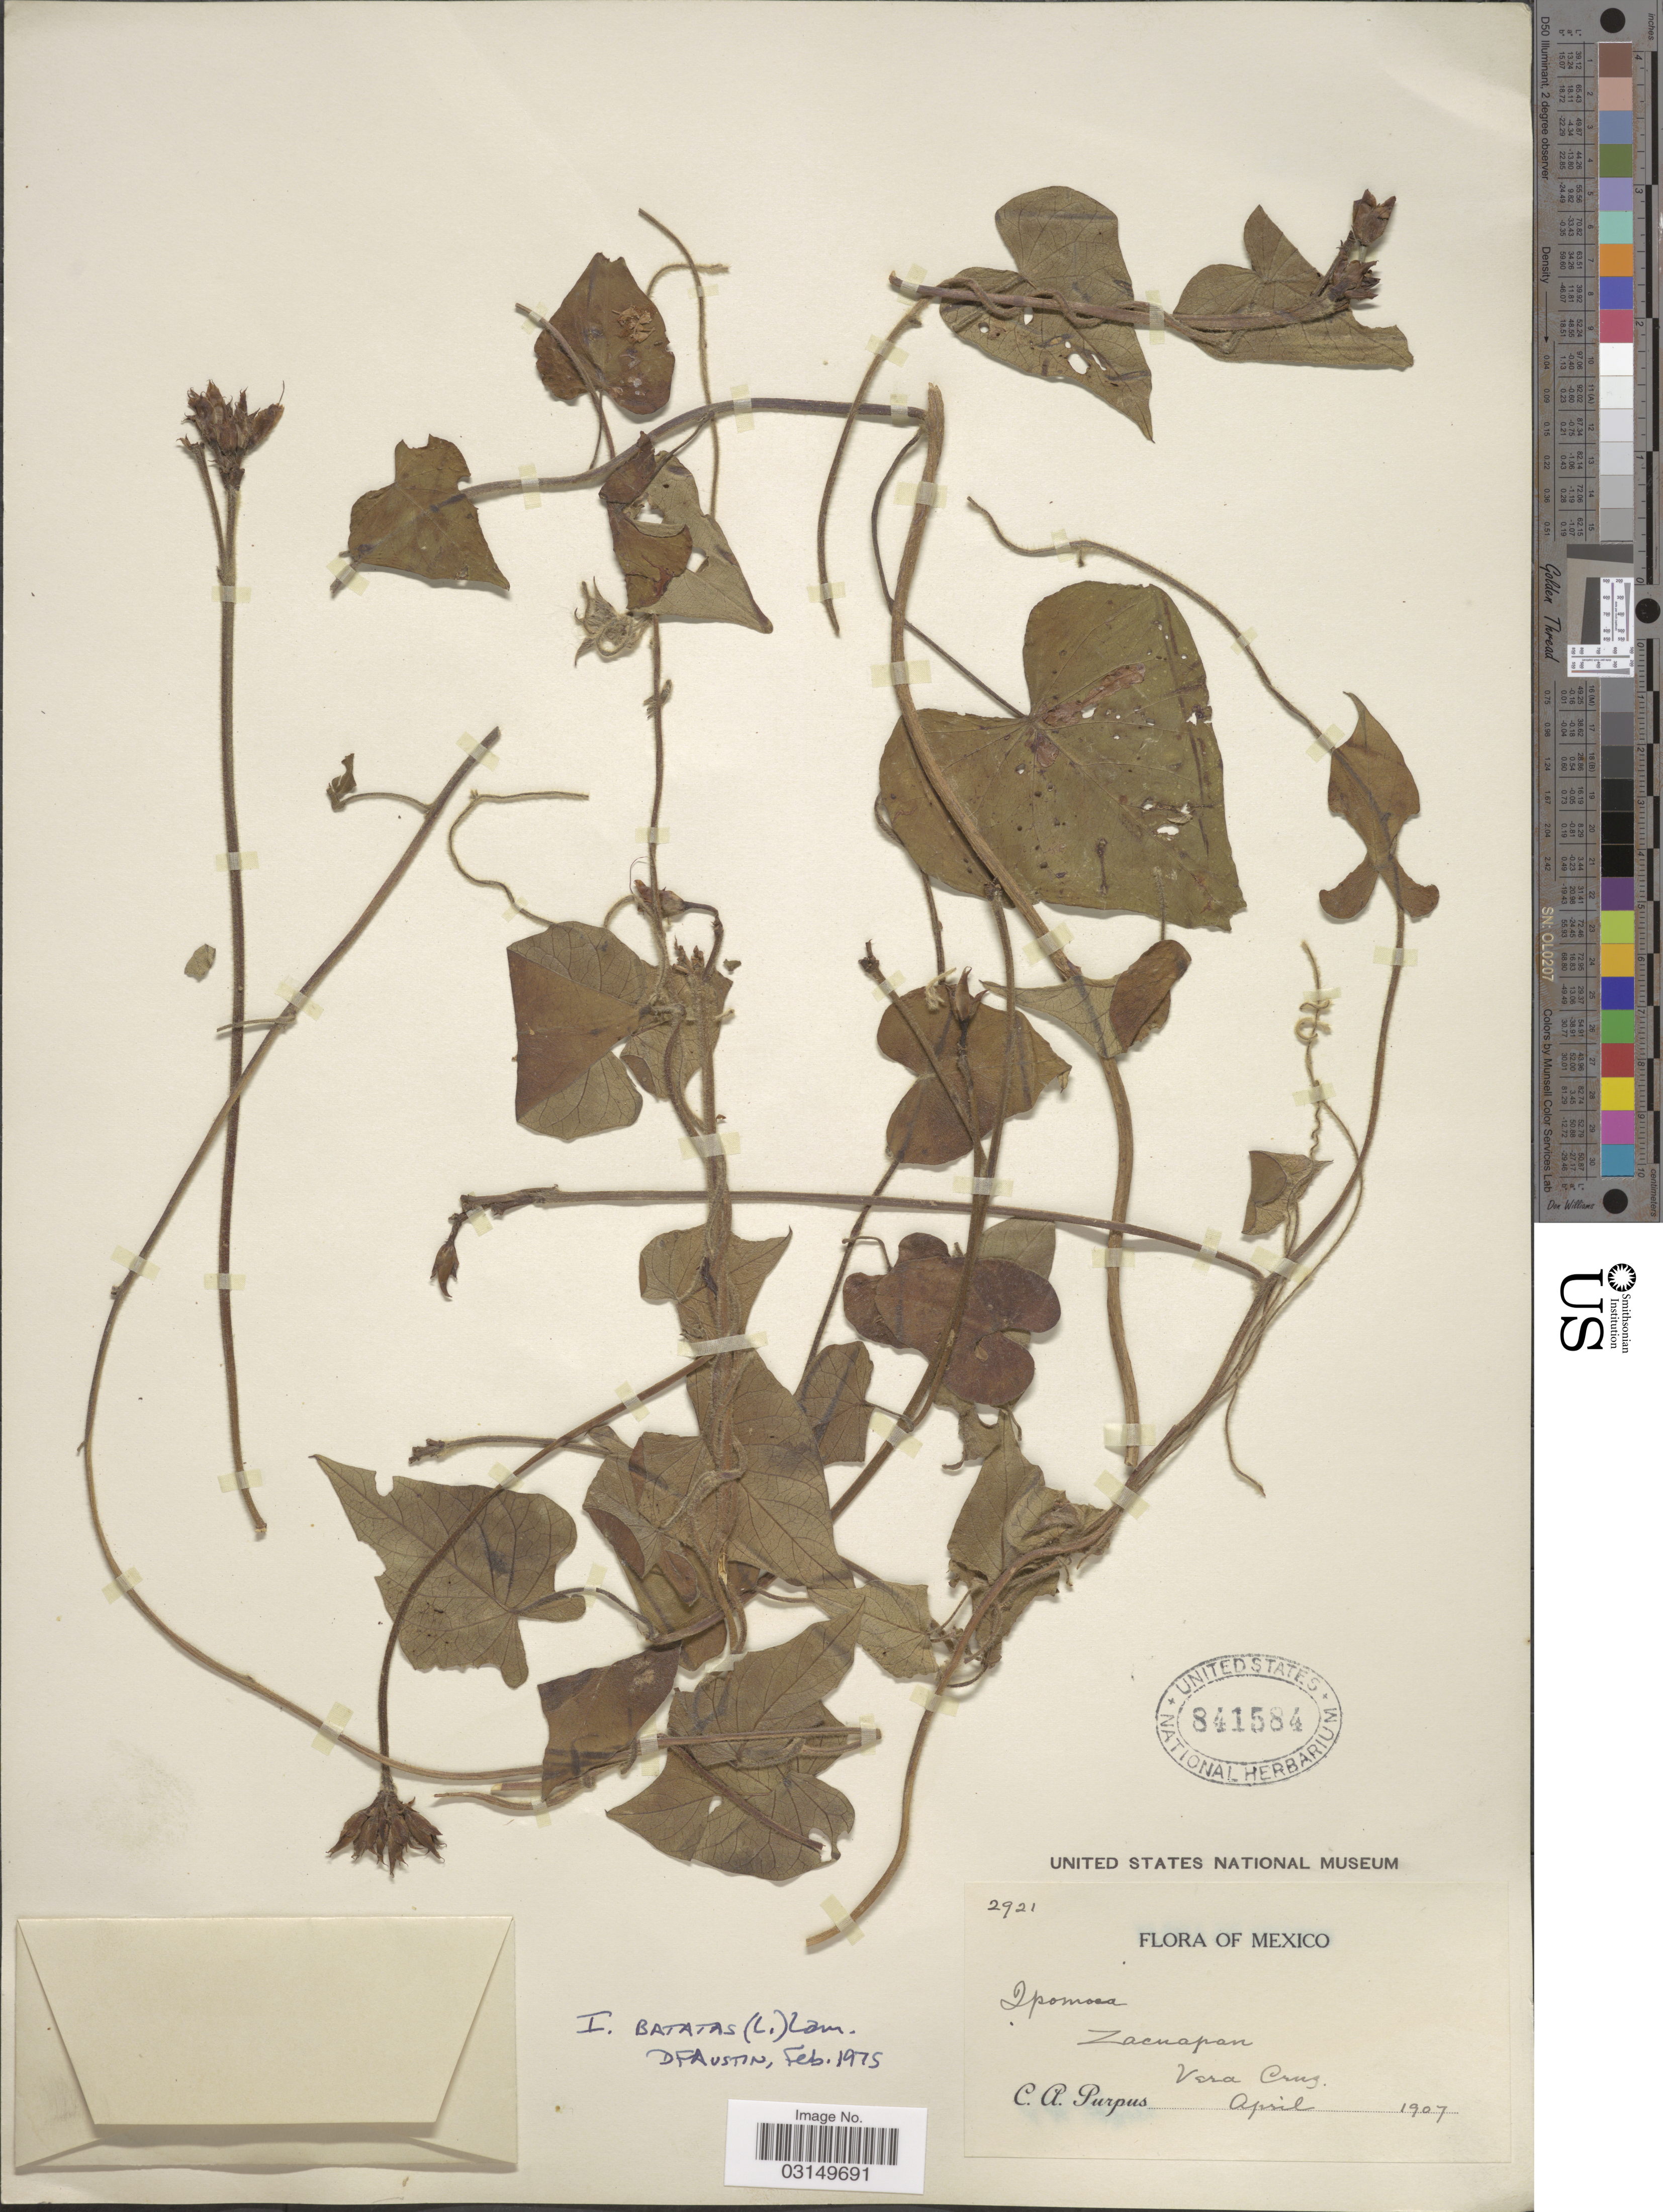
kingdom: Plantae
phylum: Tracheophyta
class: Magnoliopsida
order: Solanales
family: Convolvulaceae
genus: Ipomoea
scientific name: Ipomoea batatas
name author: (L.) Lam.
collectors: C. A. Purpus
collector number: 2921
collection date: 1907-04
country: Mexico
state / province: Veracruz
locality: Zacuapan, Vera Cruz.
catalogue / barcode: US 841584